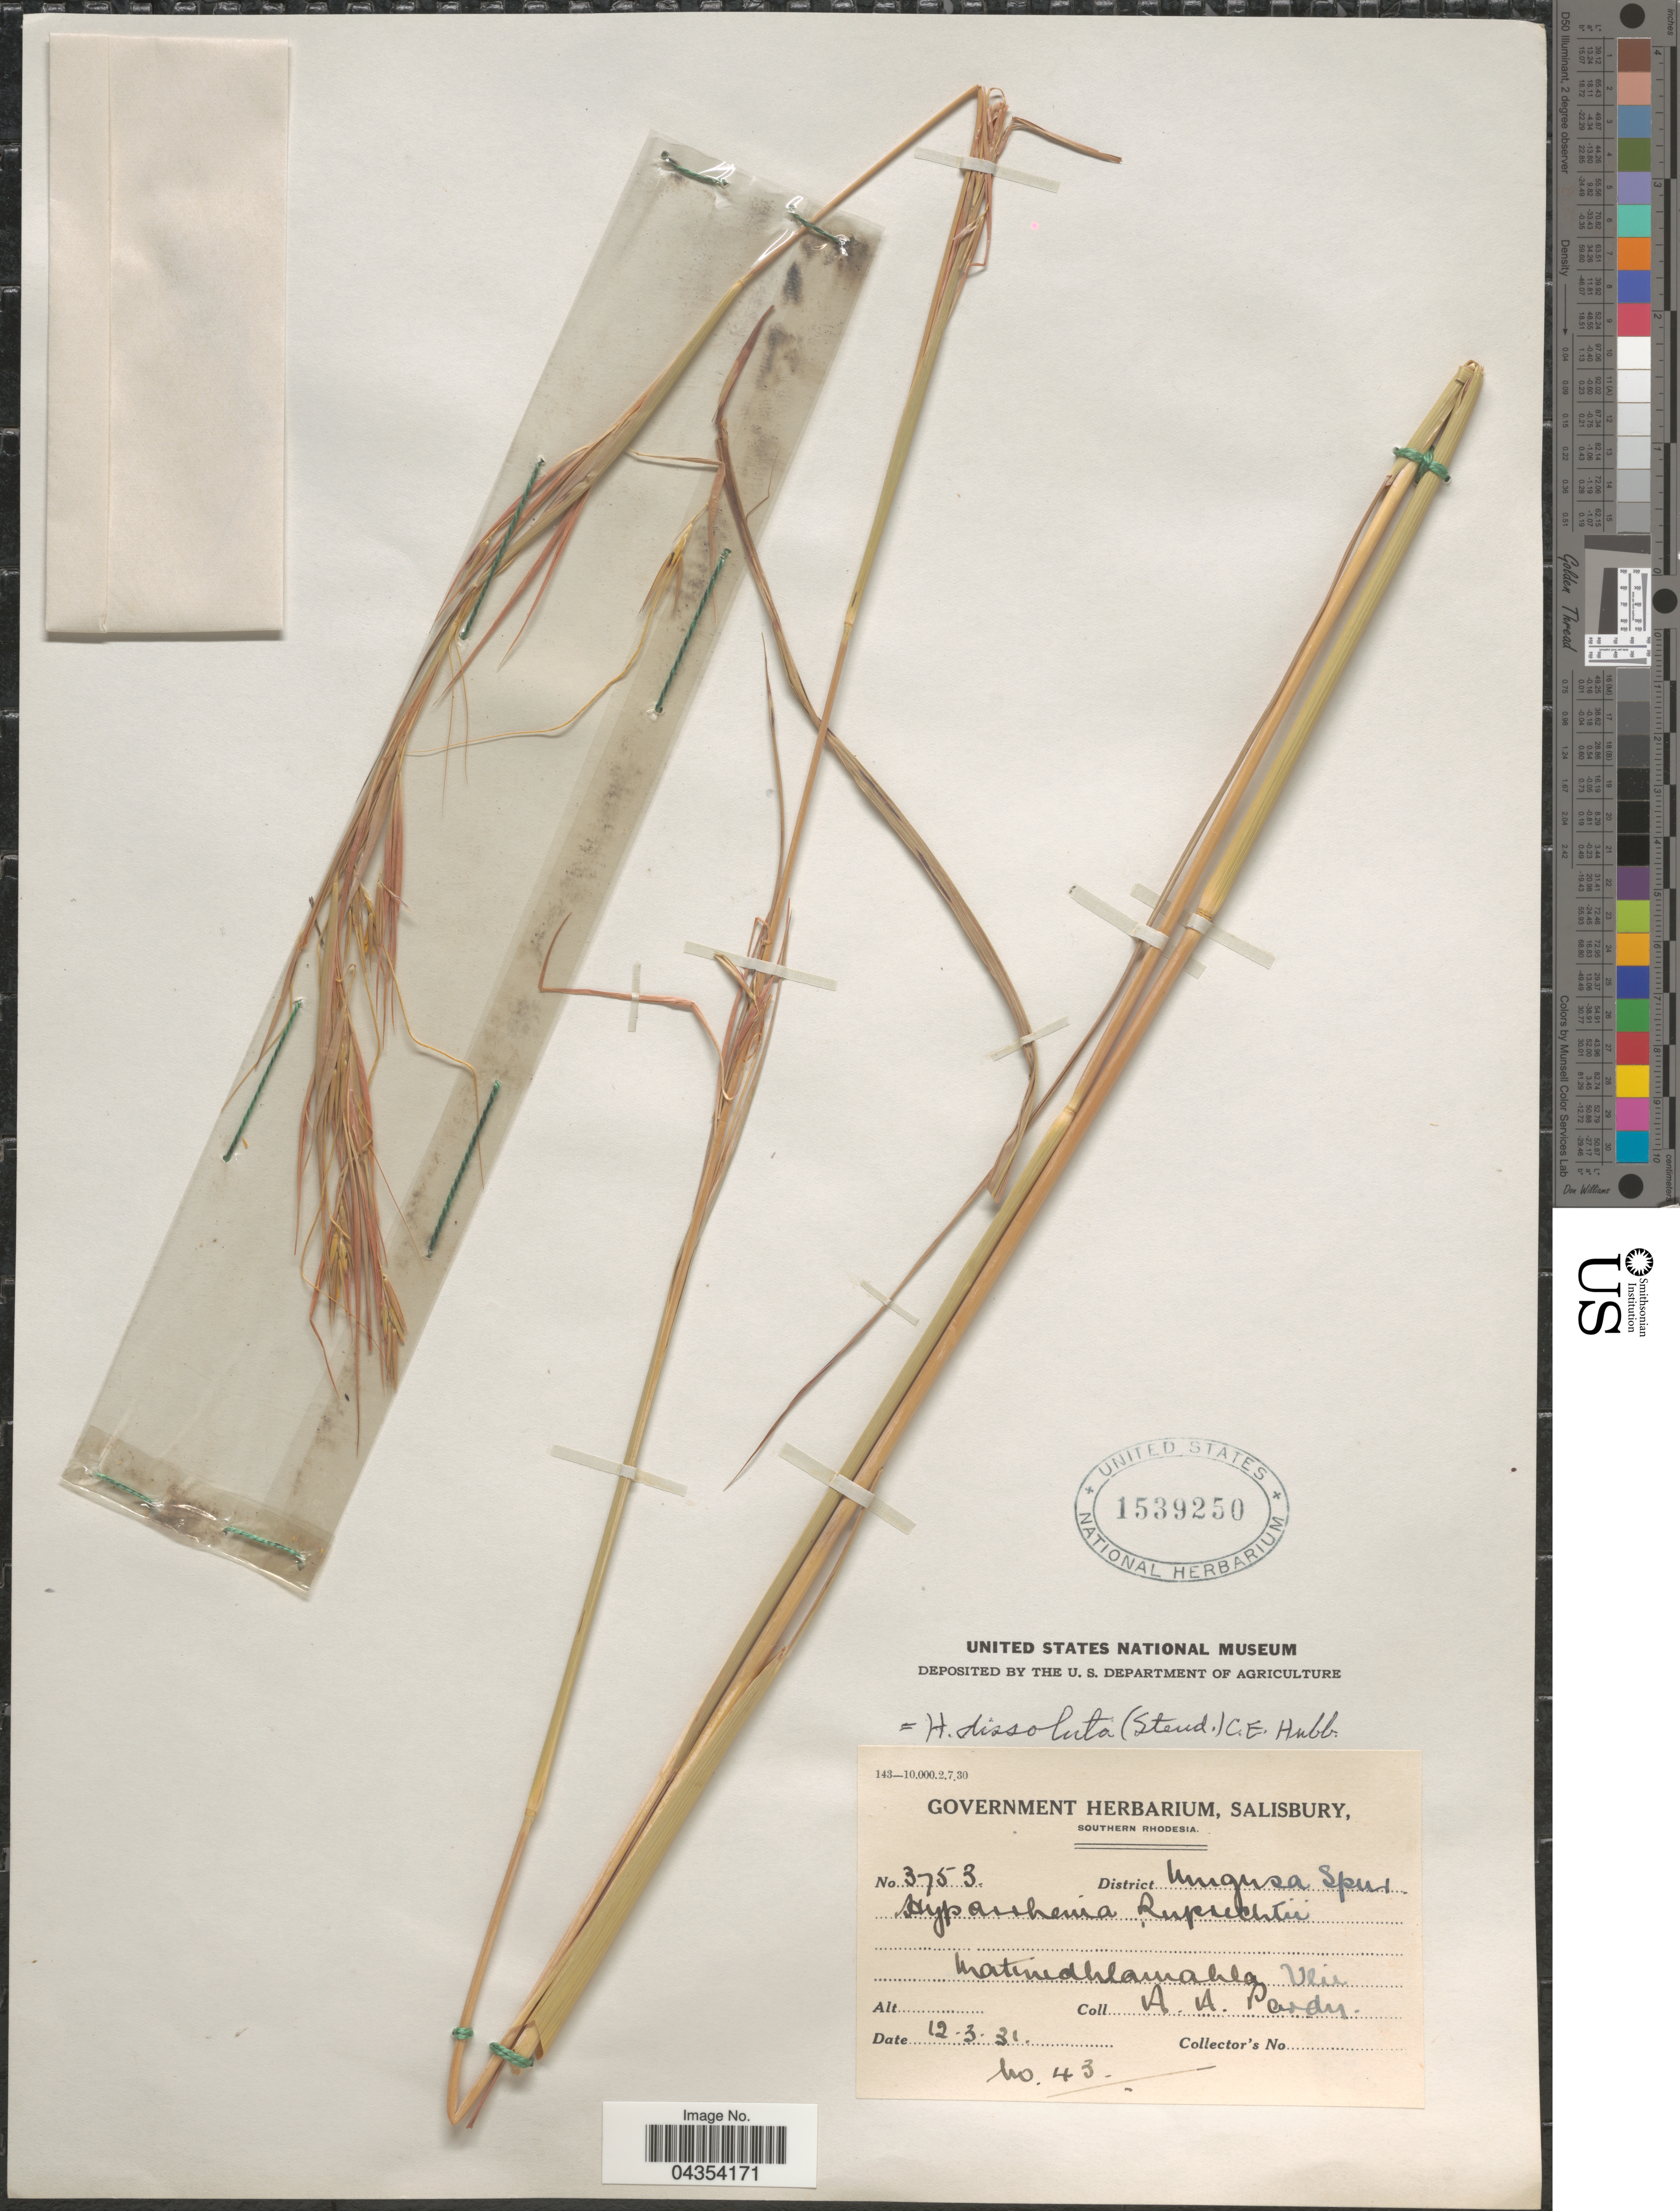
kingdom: Plantae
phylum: Tracheophyta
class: Liliopsida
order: Poales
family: Poaceae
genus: Hyperthelia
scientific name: Hyperthelia dissoluta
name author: (Nees ex Steud.) Clayton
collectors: A. Pardy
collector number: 3753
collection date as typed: Transcribed d/m/y: 12/3/31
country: Zimbabwe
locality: District Umgusa Spur. Matundhlamahla Vlei.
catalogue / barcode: US 1539250